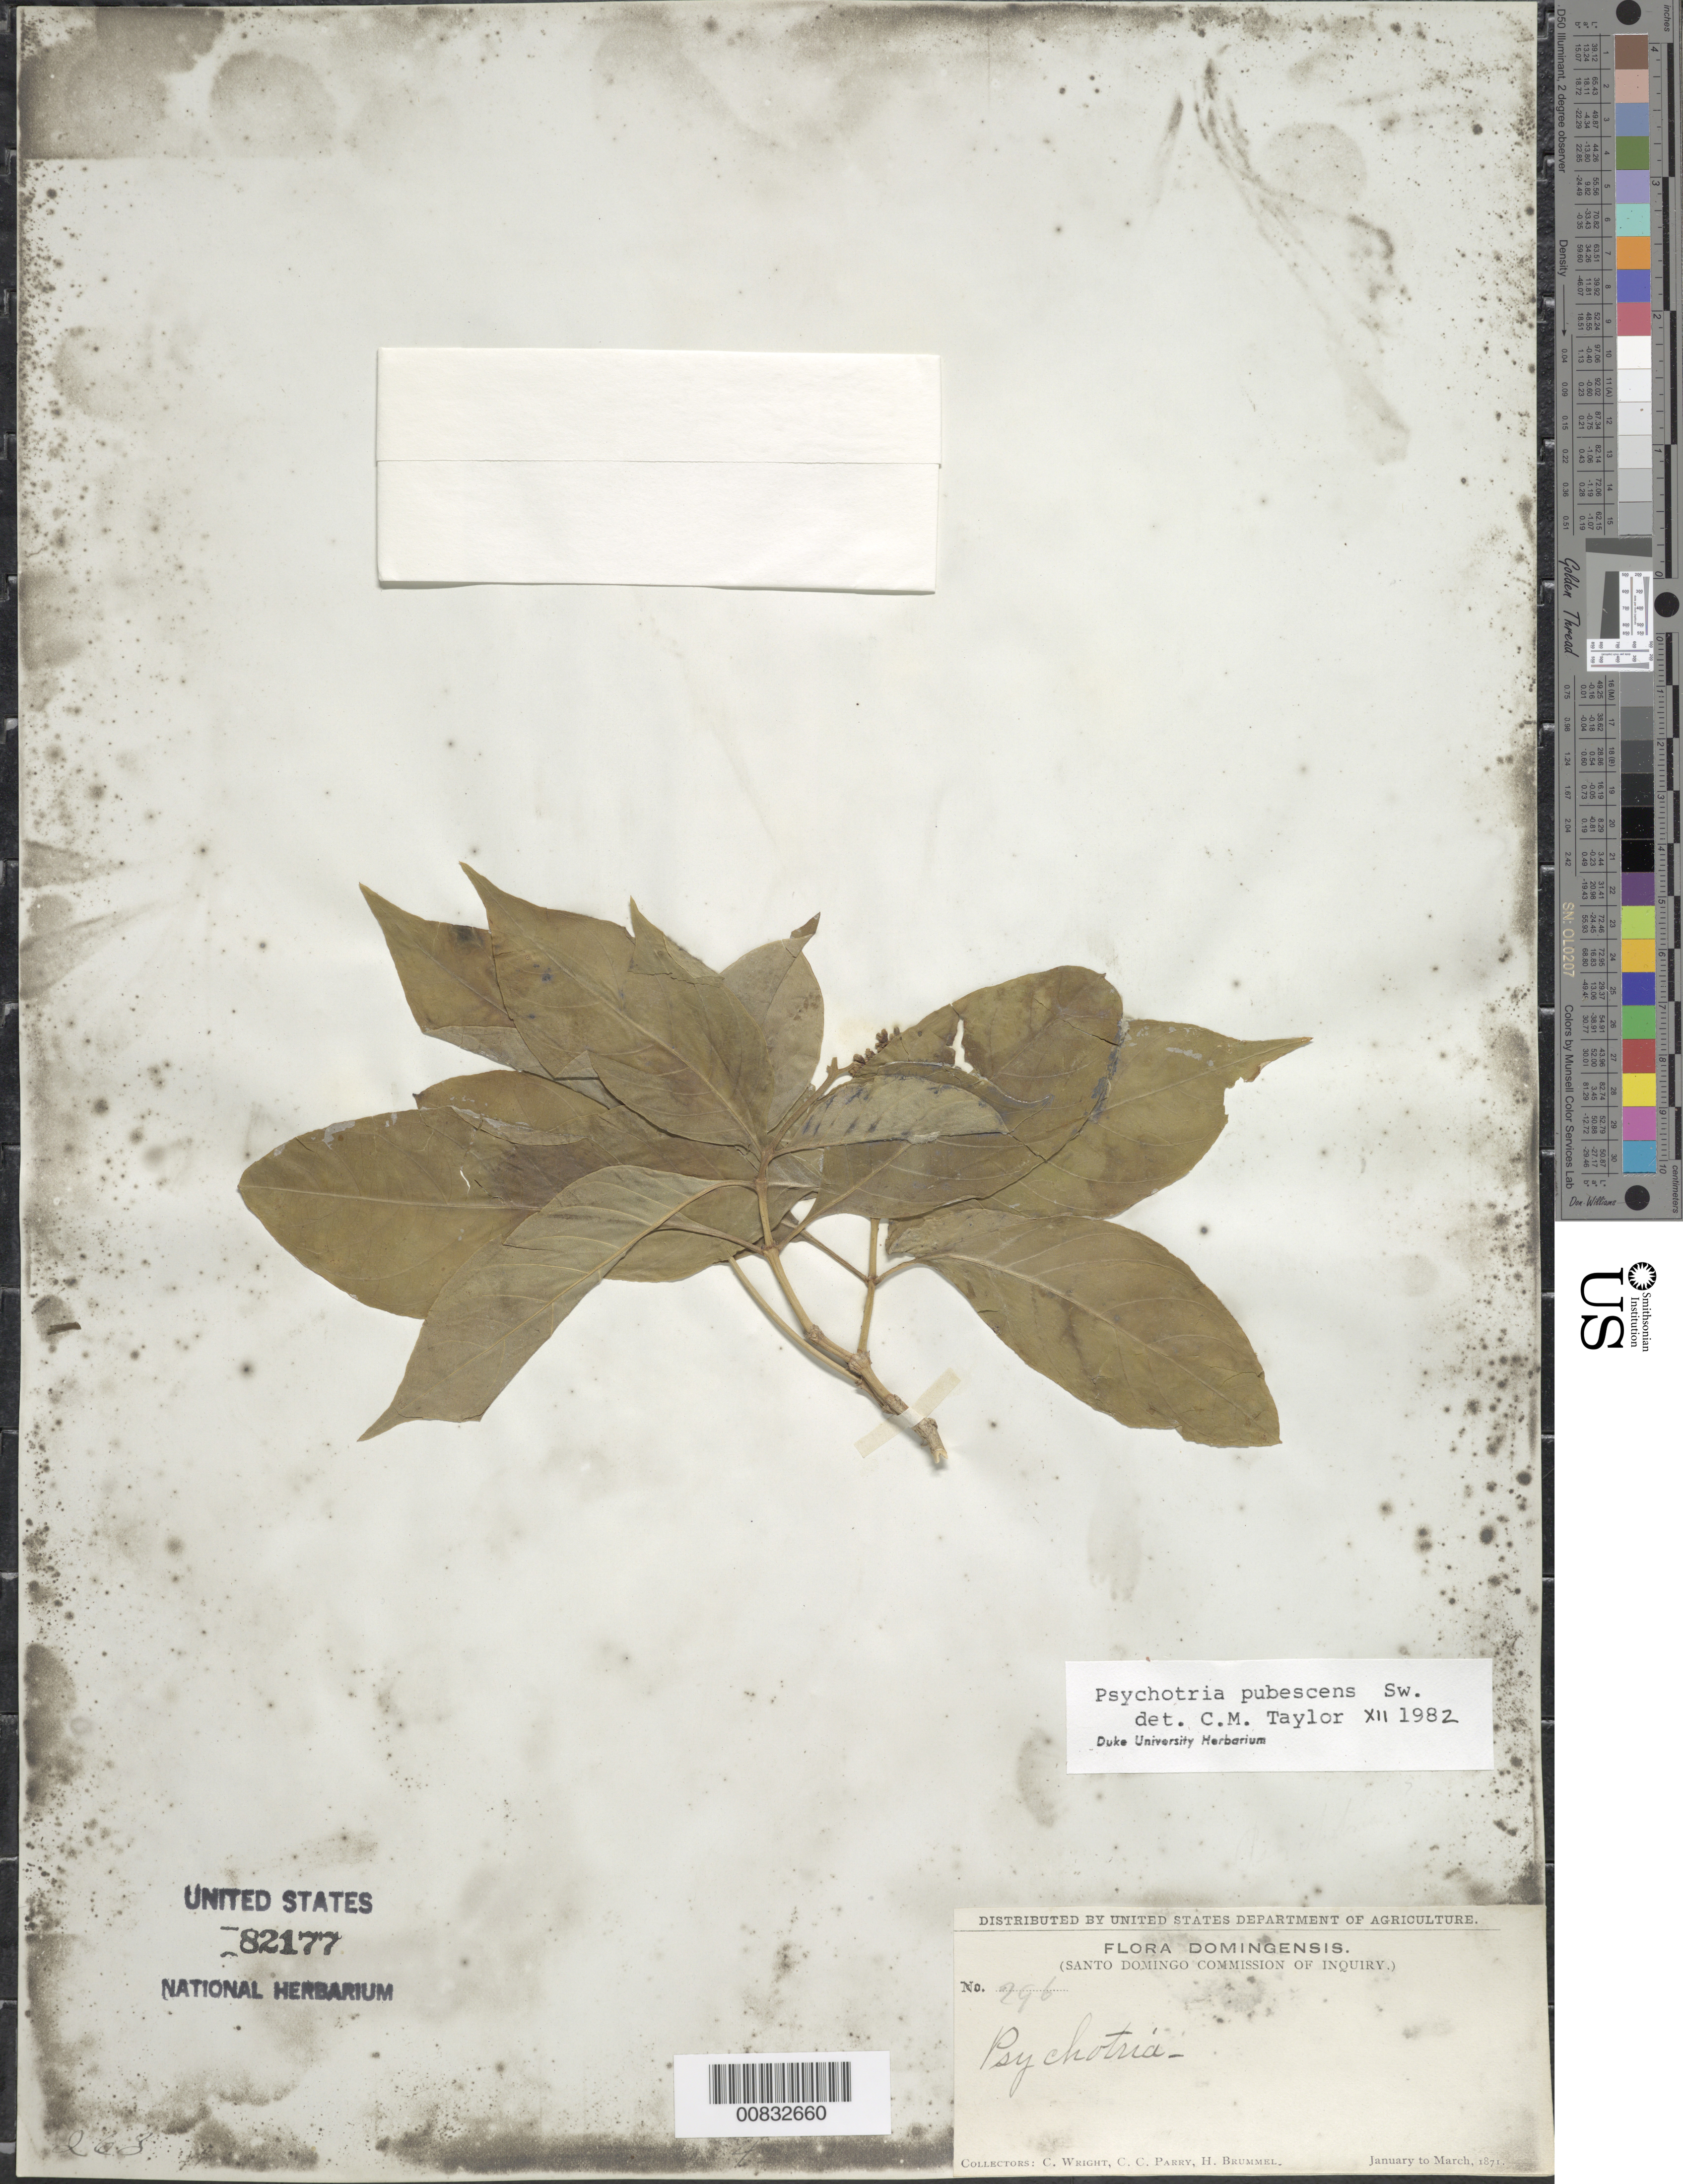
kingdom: Plantae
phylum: Tracheophyta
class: Magnoliopsida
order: Gentianales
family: Rubiaceae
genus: Psychotria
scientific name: Psychotria pubescens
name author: Sw.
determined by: Taylor, Charlotte M.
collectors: C. Wright, C. C. Parry & H. Brummel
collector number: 296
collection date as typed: Jan 1871 to -- Mar 1871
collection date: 1871-01/1871-03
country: Dominican Republic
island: Hispaniola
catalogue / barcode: US 82177